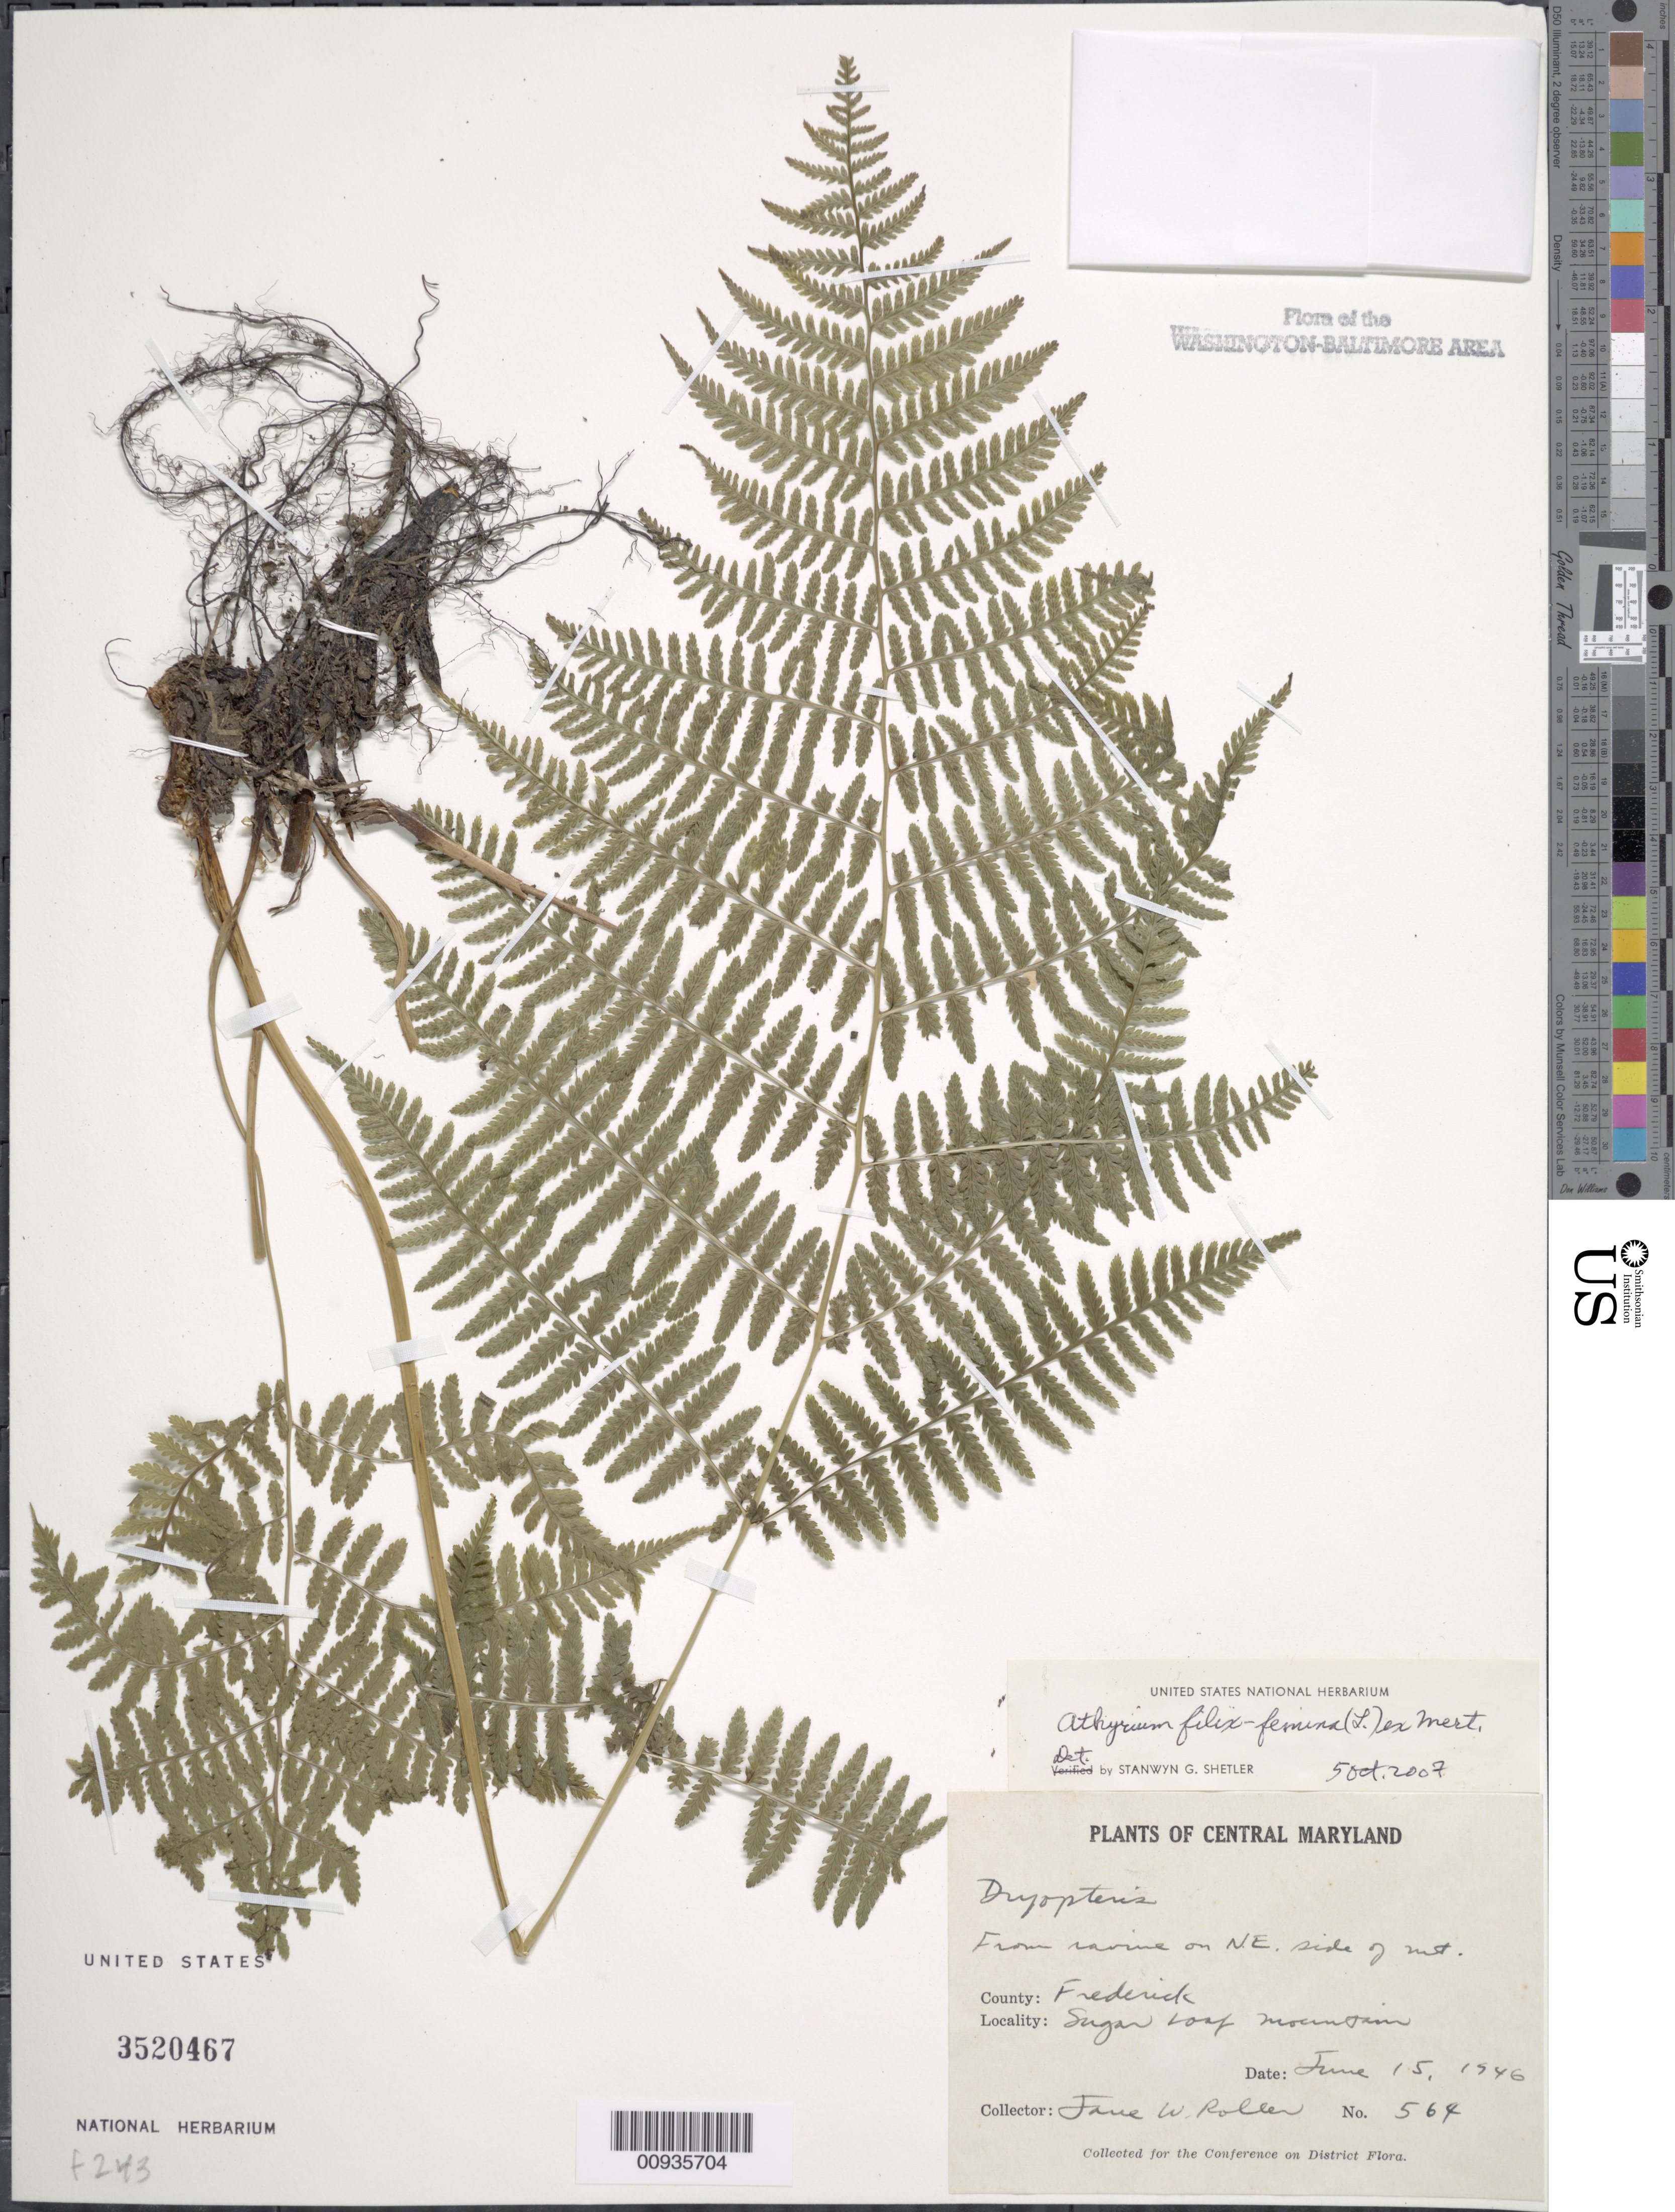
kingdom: Plantae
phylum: Tracheophyta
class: Polypodiopsida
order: Polypodiales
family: Athyriaceae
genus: Athyrium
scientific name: Athyrium filix-femina var. asplenioides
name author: (Michx.) Farw.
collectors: J. W. Roller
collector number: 564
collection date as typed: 15 Jun 1946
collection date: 1946-06-15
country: United States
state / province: Maryland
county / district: Frederick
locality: Sugar Loaf Mountain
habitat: In ravine on NE side on Mountain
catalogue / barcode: US 3520467